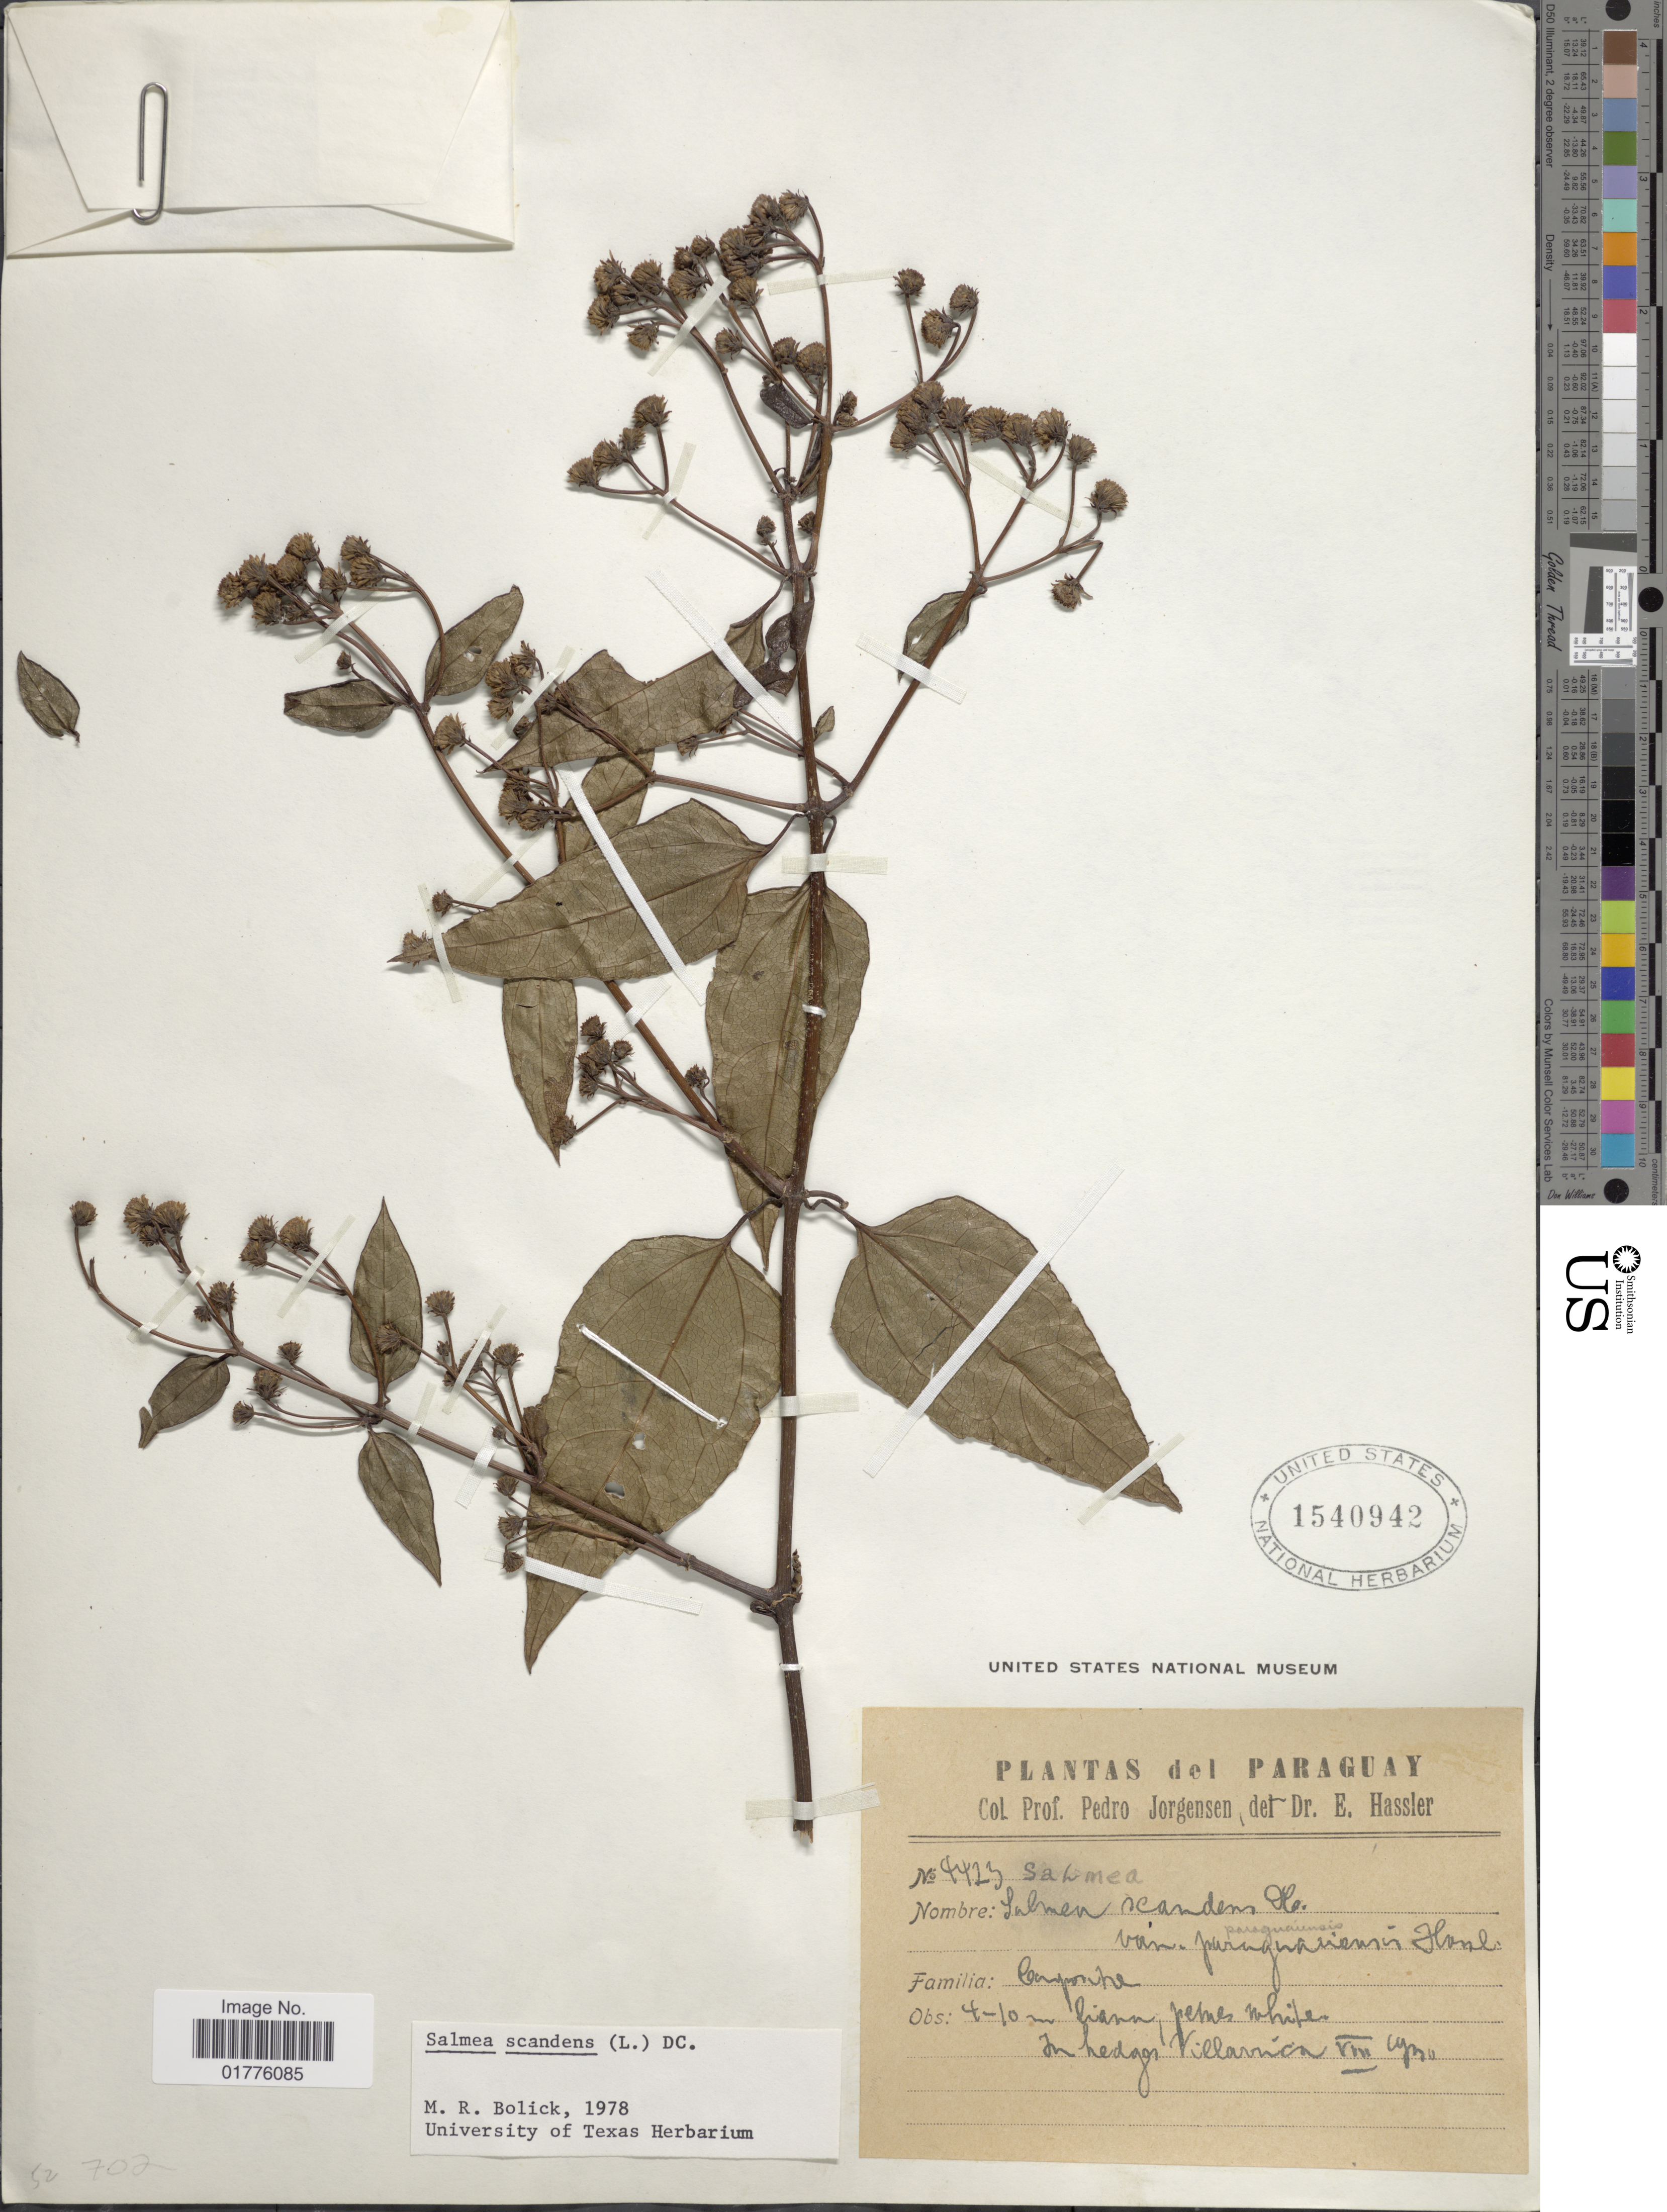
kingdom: Plantae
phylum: Tracheophyta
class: Magnoliopsida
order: Asterales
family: Asteraceae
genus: Salmea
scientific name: Salmea scandens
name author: (L.) DC.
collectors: P. Jörgensen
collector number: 4423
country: Paraguay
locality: Villavinca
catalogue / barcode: US 1540942